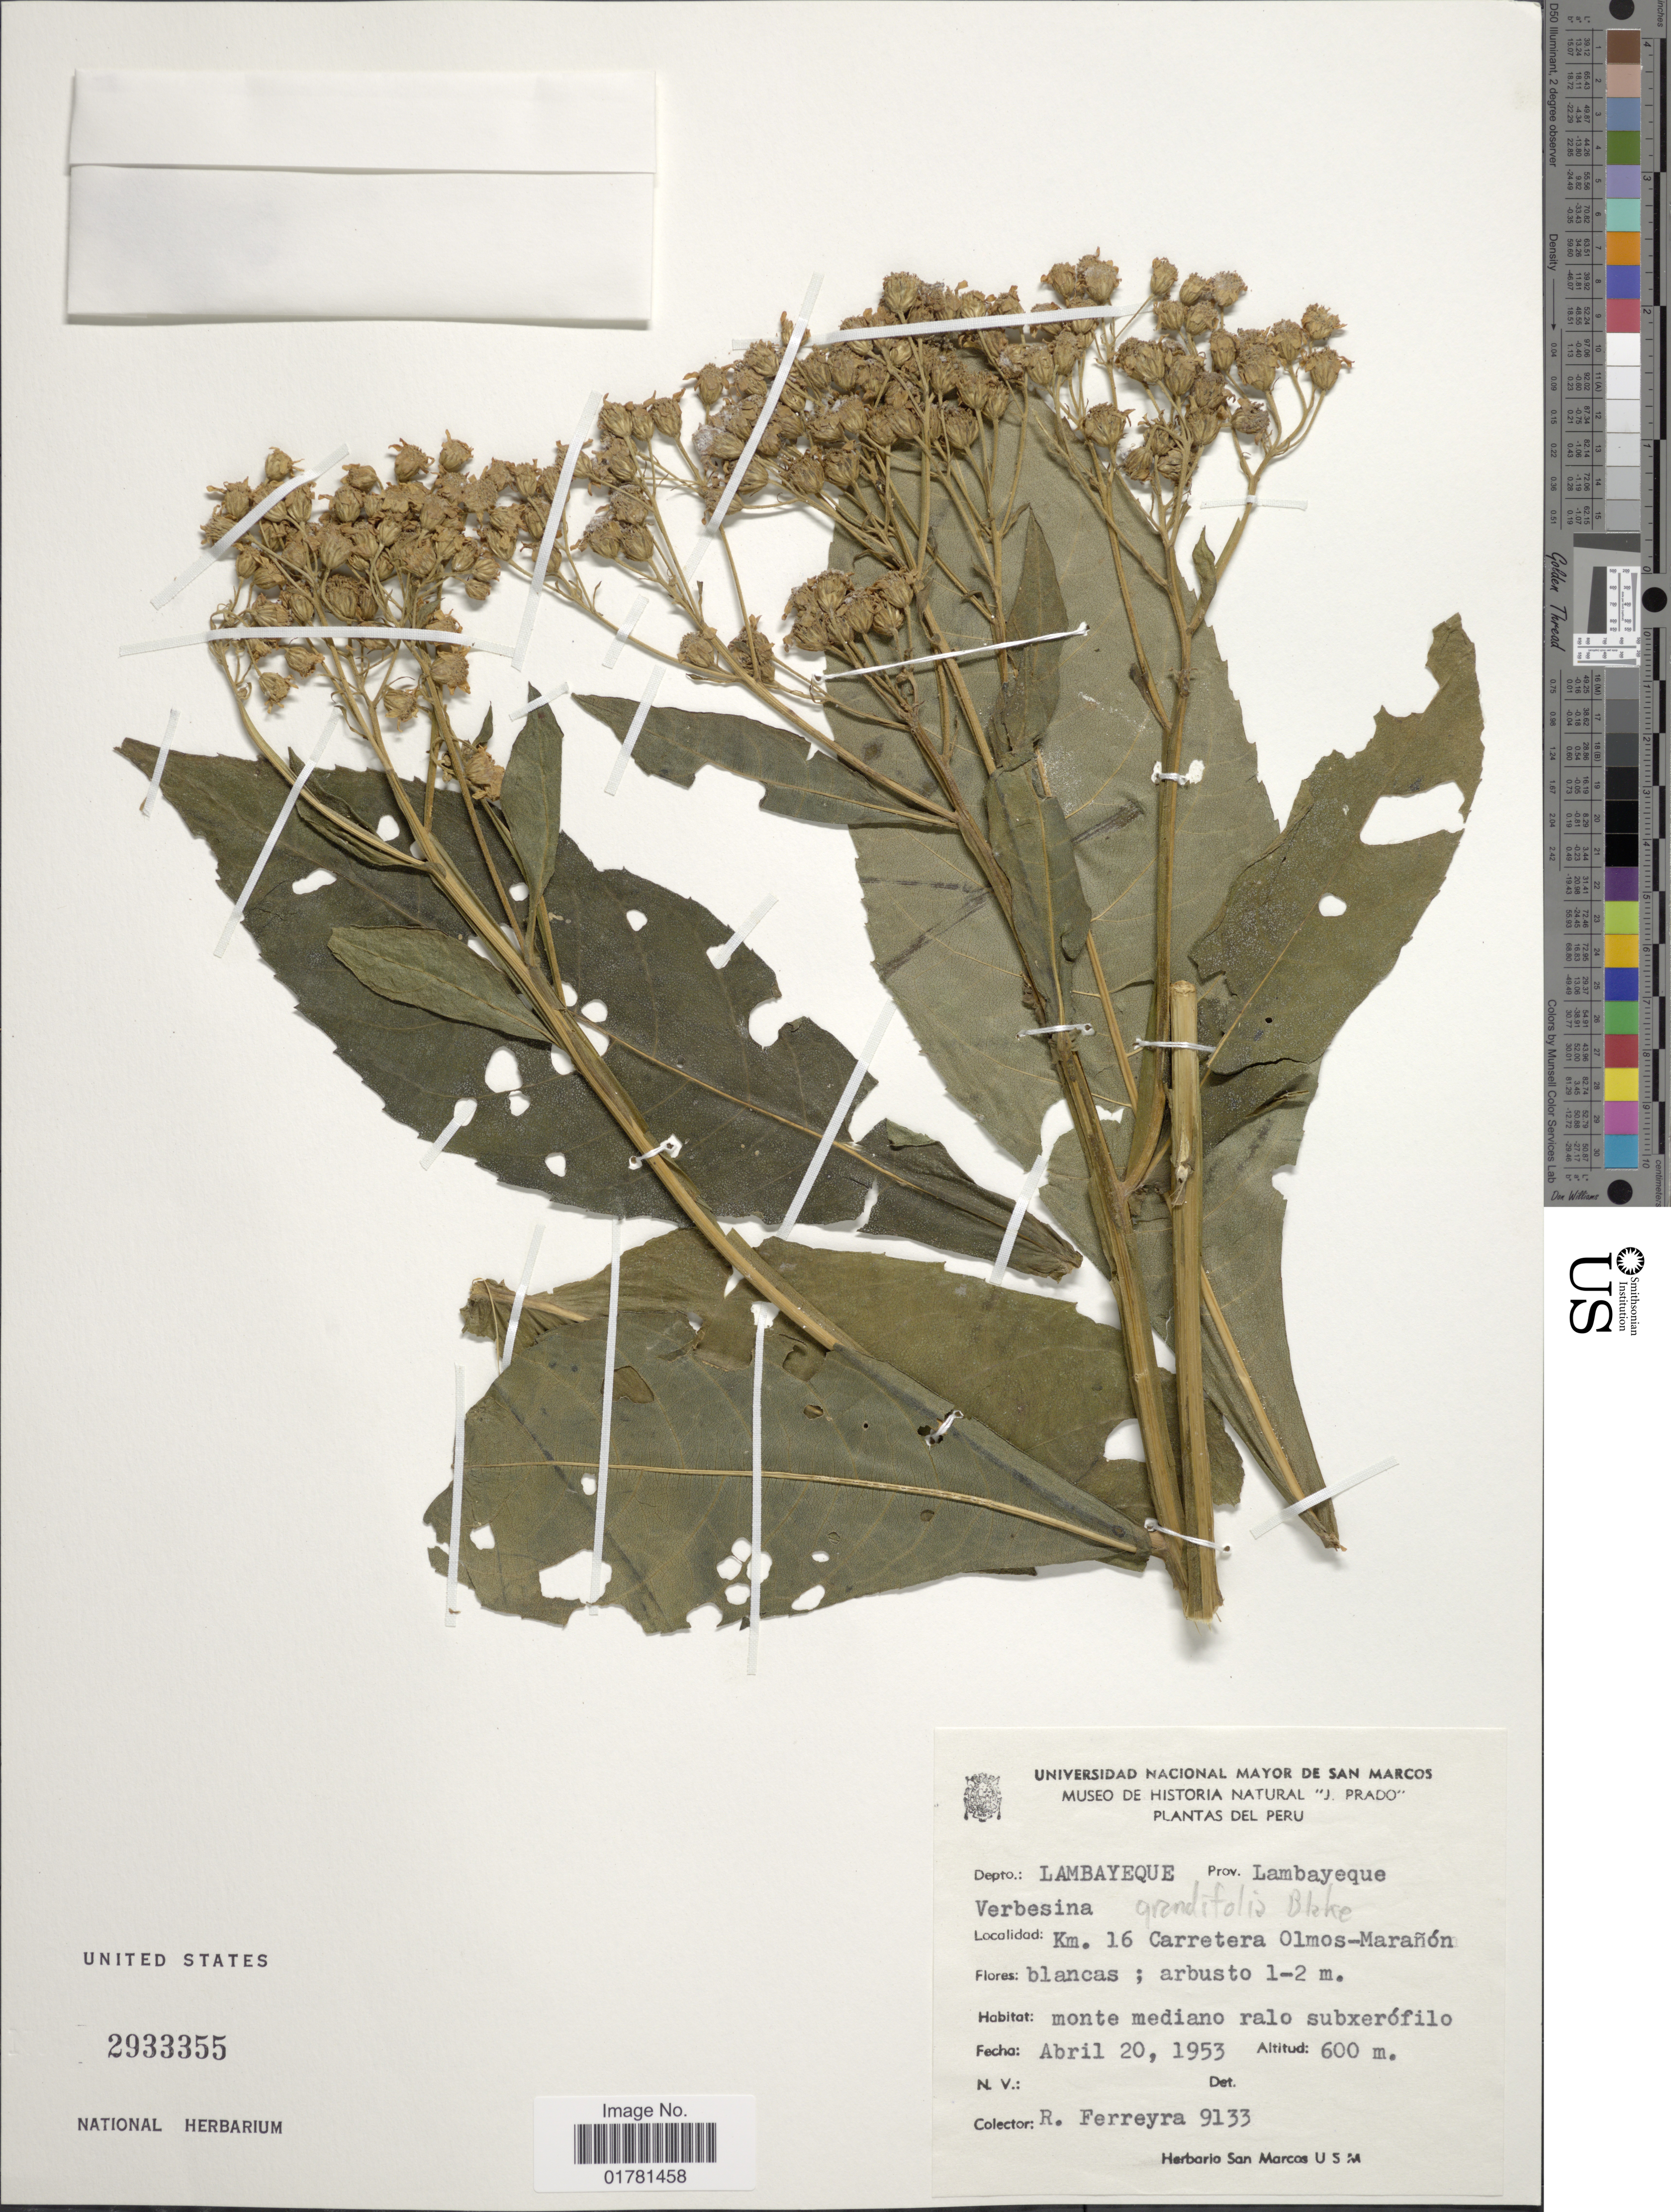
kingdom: Plantae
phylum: Tracheophyta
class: Magnoliopsida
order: Asterales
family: Asteraceae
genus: Verbesina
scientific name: Verbesina sp.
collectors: R. A. Ferreyra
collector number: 9133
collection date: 1953-04-20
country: Peru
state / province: Lambayeque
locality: Depto. Lambayeque, Km 16 Carretera Olmos-Marañón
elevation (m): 600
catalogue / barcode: US 2933355